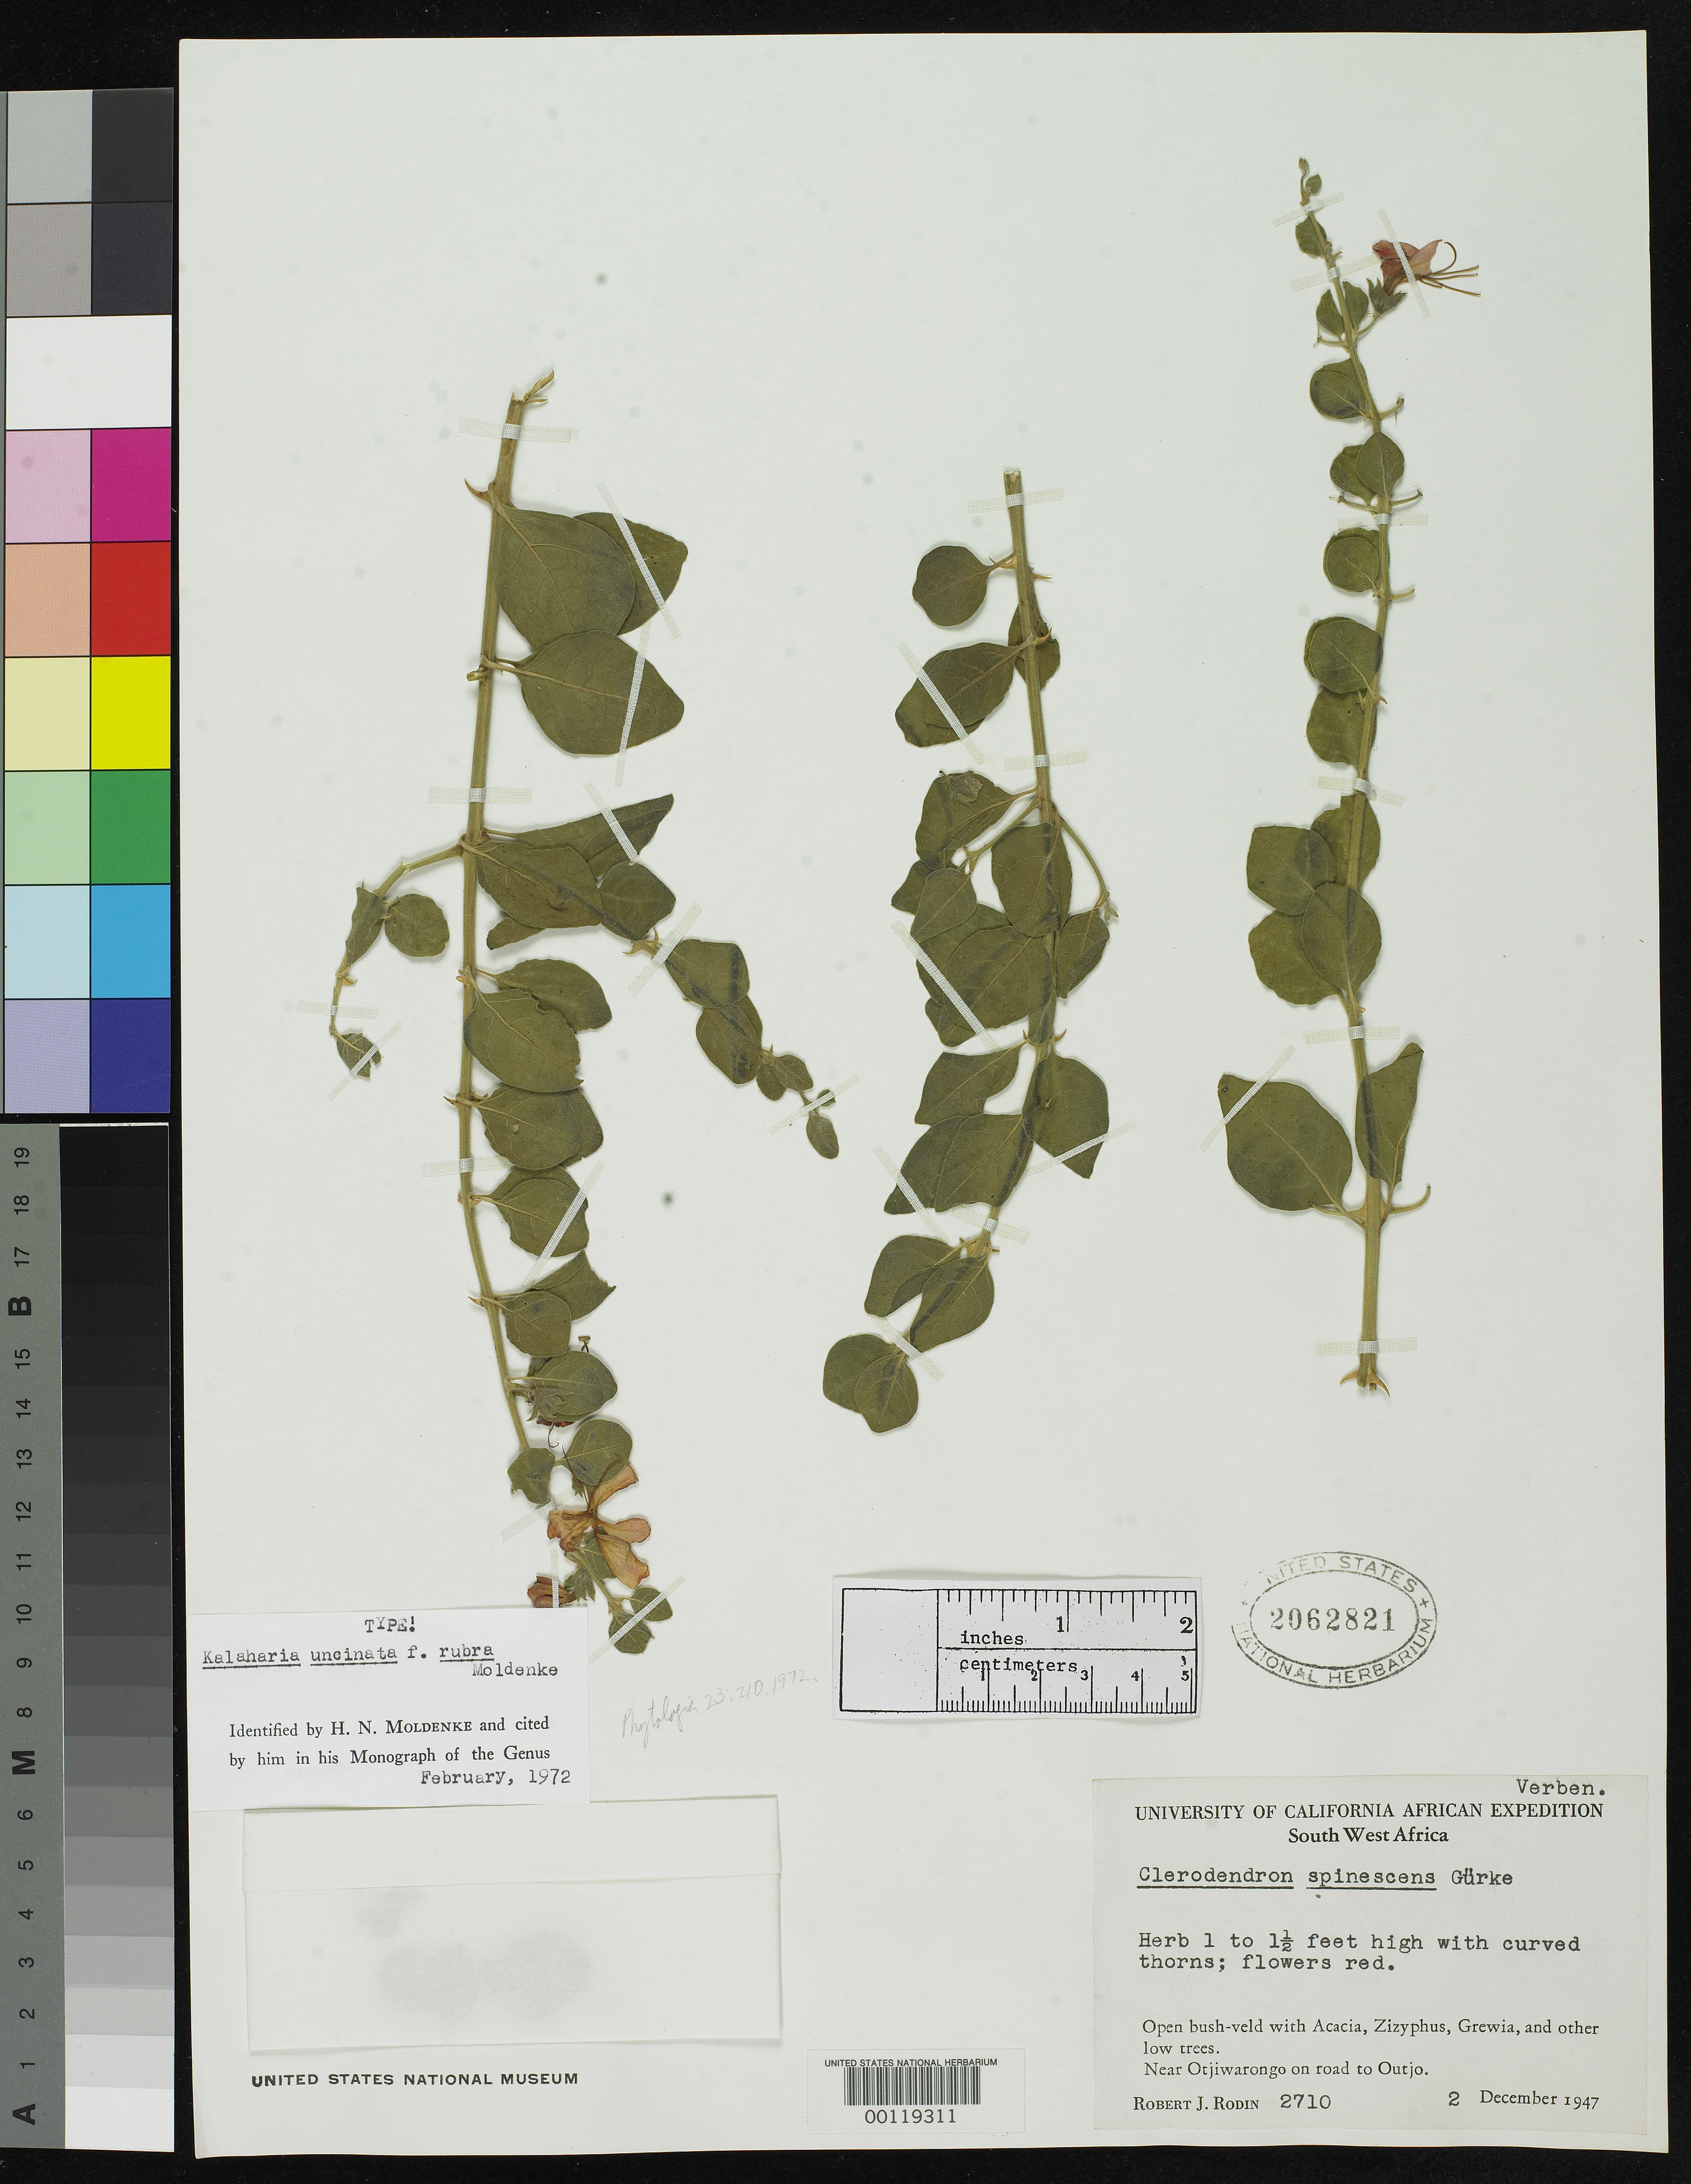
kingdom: Plantae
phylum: Tracheophyta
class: Magnoliopsida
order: Lamiales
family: Lamiaceae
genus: Kalaharia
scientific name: Kalaharia uncinata f. rubra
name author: Moldenke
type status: Holotype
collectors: R. J. Rodin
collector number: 2710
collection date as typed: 02 Dec 1947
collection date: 1947-12-02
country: Namibia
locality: Near Otjiwarongo, road to Outjo.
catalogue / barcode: US 2062821